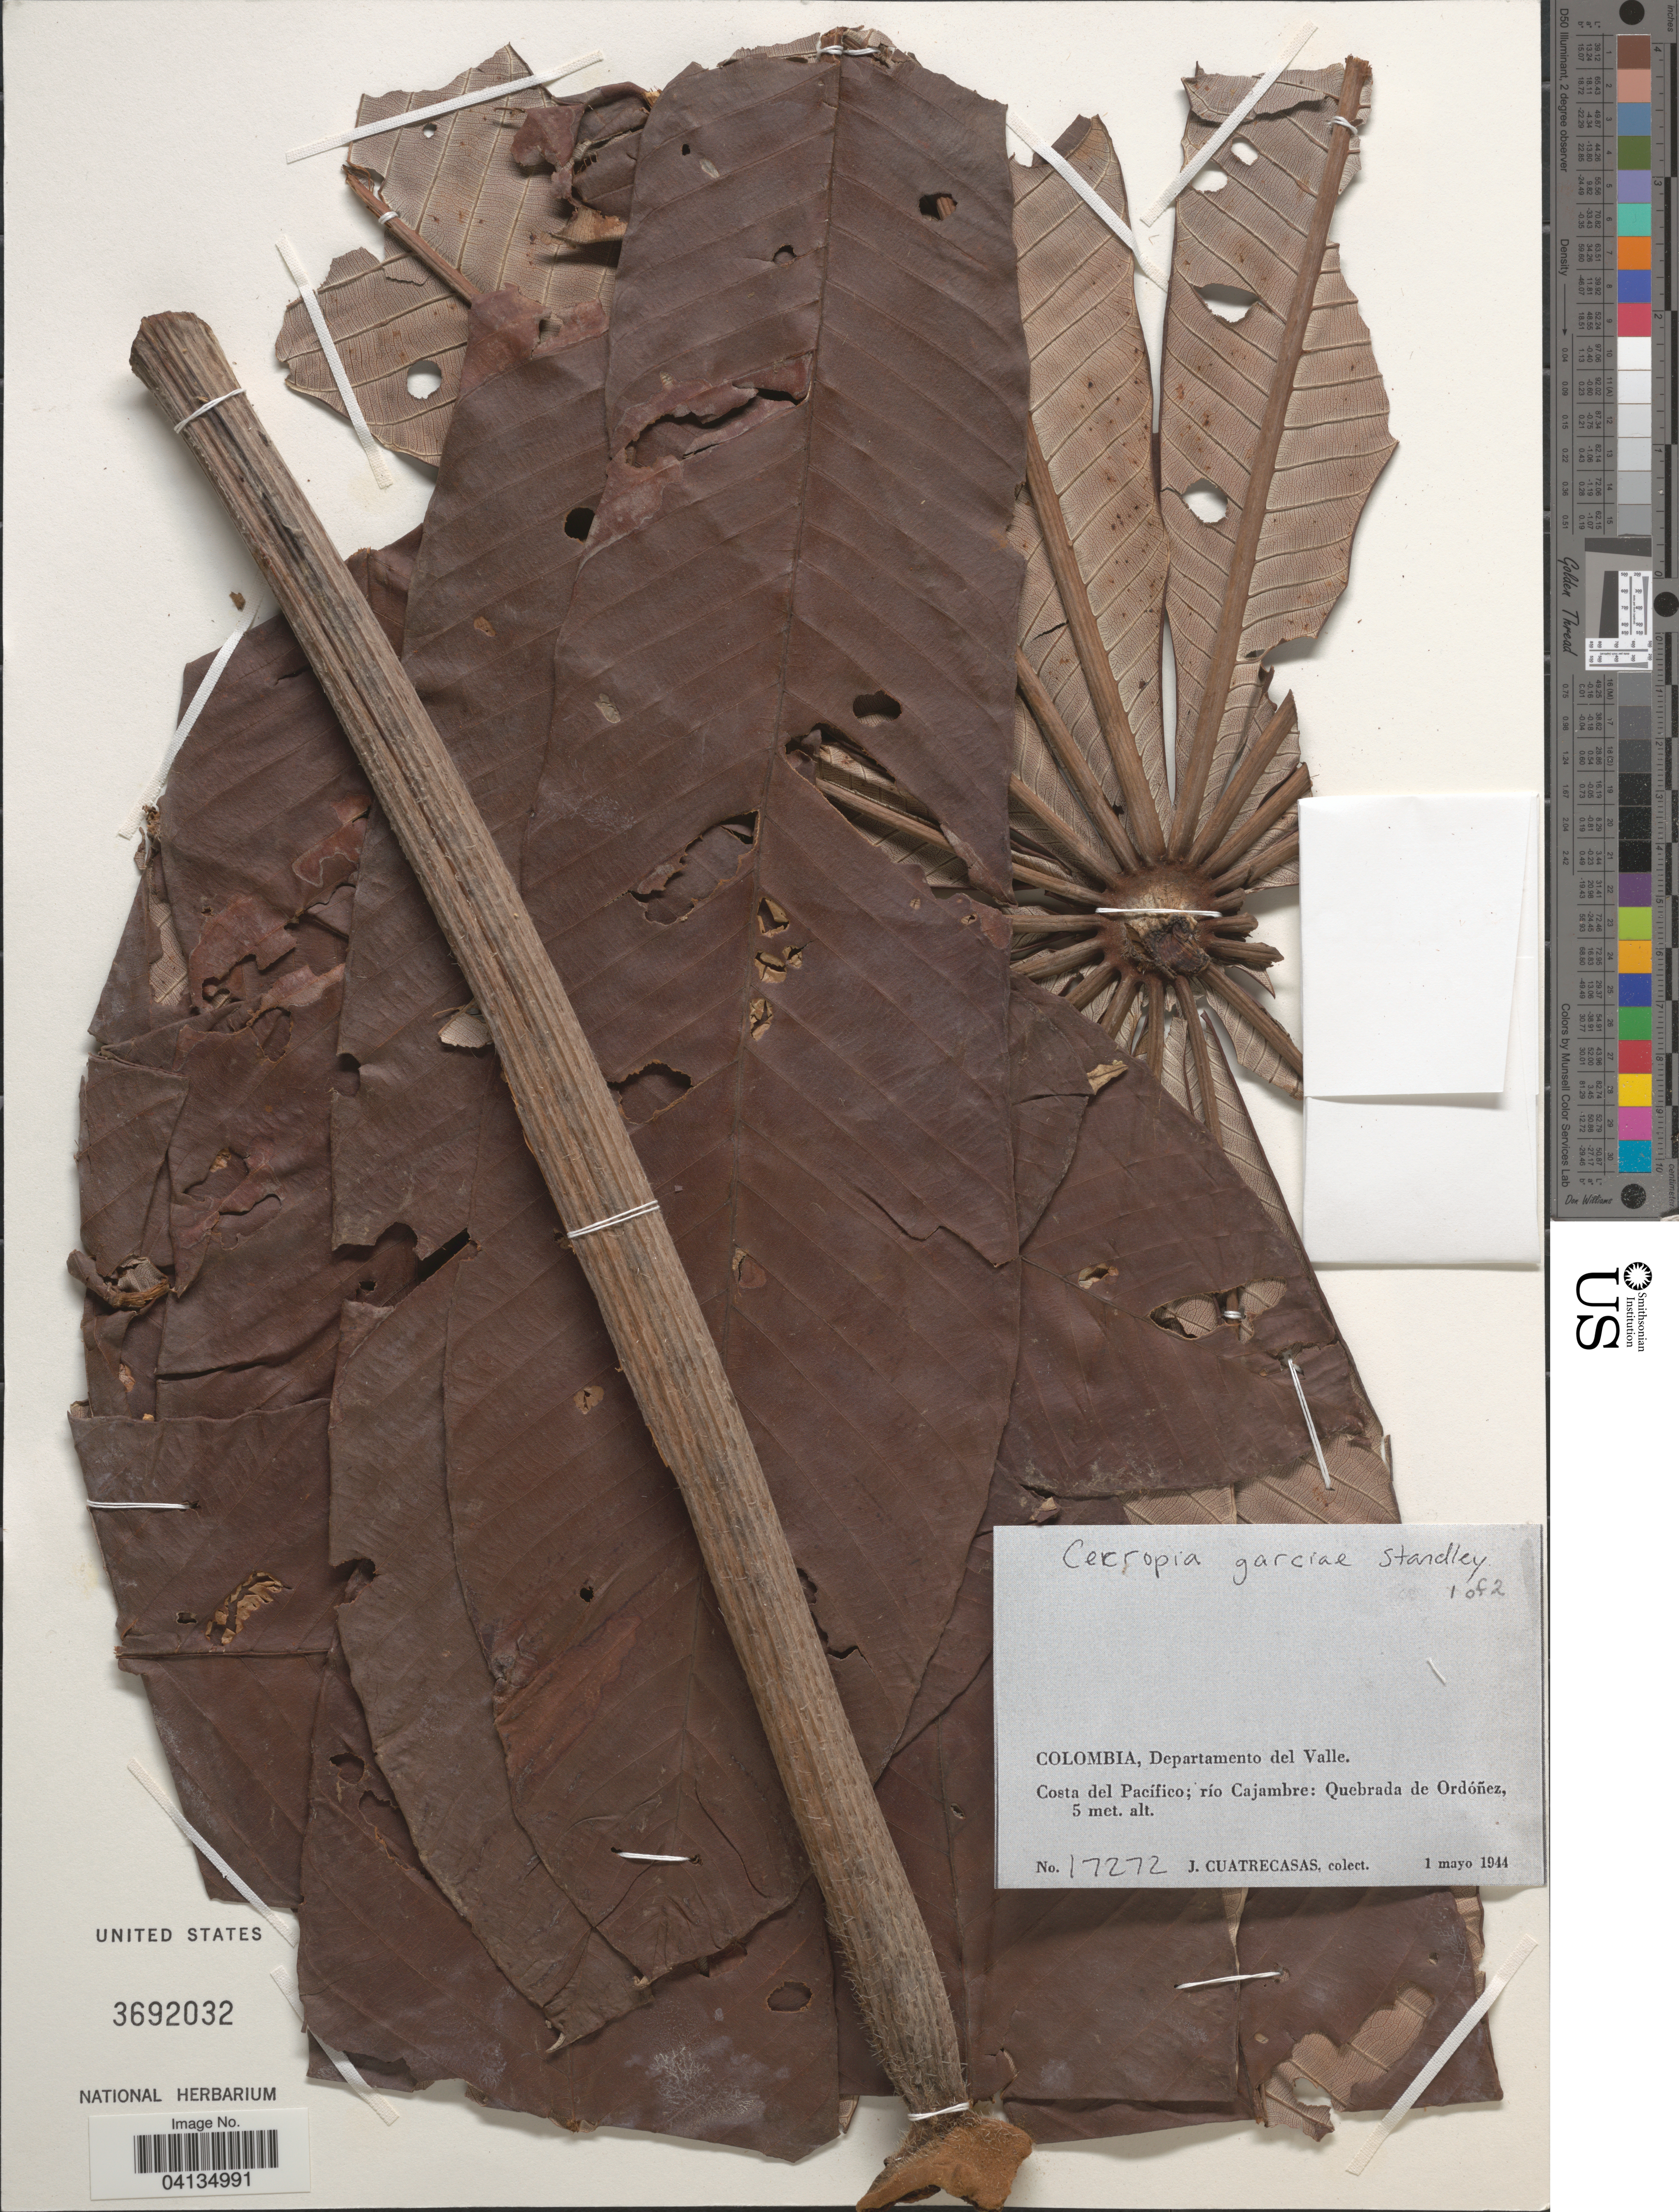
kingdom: Plantae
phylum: Tracheophyta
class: Magnoliopsida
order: Rosales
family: Urticaceae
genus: Cecropia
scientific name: Cecropia garciae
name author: Standl.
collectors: J. Cuatrecasas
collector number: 17272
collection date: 1944-05-01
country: Colombia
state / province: Valle del Cauca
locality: Departamento del Valle. Costa del Pacífico; río Cajambre: Quebrada de Ordóñez.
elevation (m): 5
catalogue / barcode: US 3692032